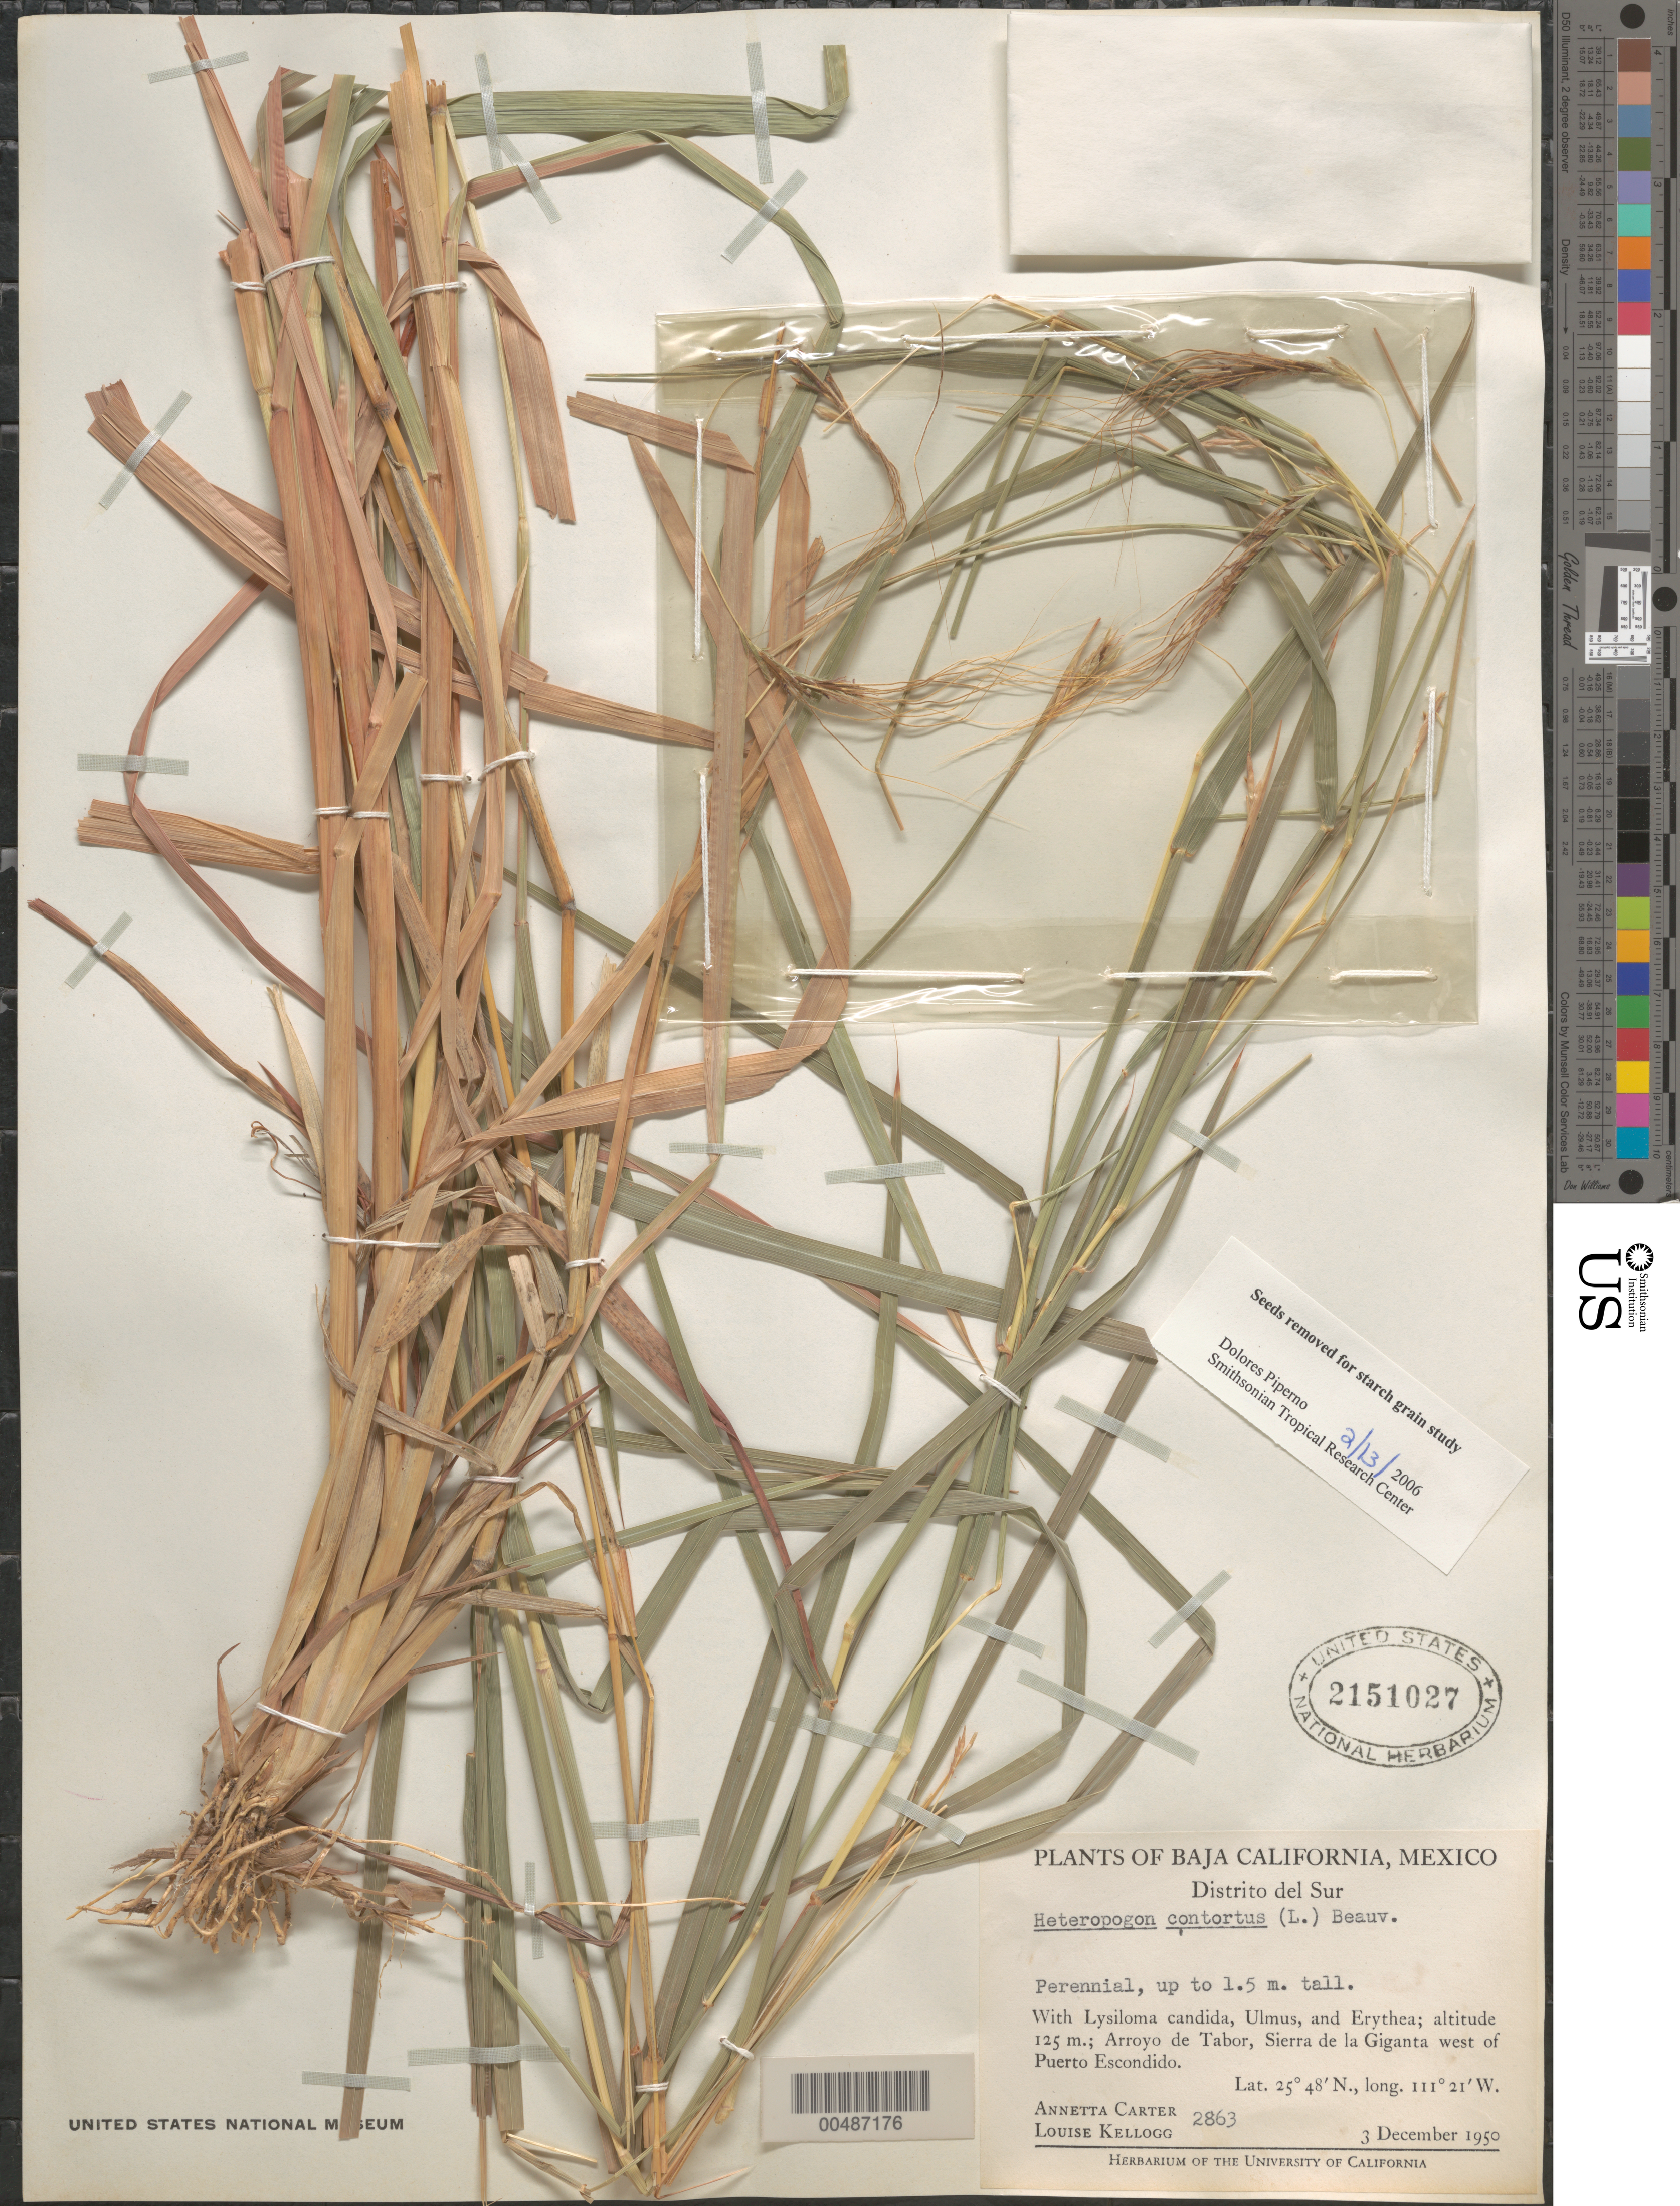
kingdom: Plantae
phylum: Tracheophyta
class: Liliopsida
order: Poales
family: Poaceae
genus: Heteropogon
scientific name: Heteropogon contortus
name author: (L.) P. Beauv. ex Roem. & Schult.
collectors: A. M. Carter & L. Kellogg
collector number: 2863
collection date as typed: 3 Dec 1950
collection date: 1950-12-03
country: Mexico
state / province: Baja California Sur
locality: Dist del Sur, Arroyo de Tabor, Sierra de la Giganta W of Puerto Escondido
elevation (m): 125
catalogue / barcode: US 2151027